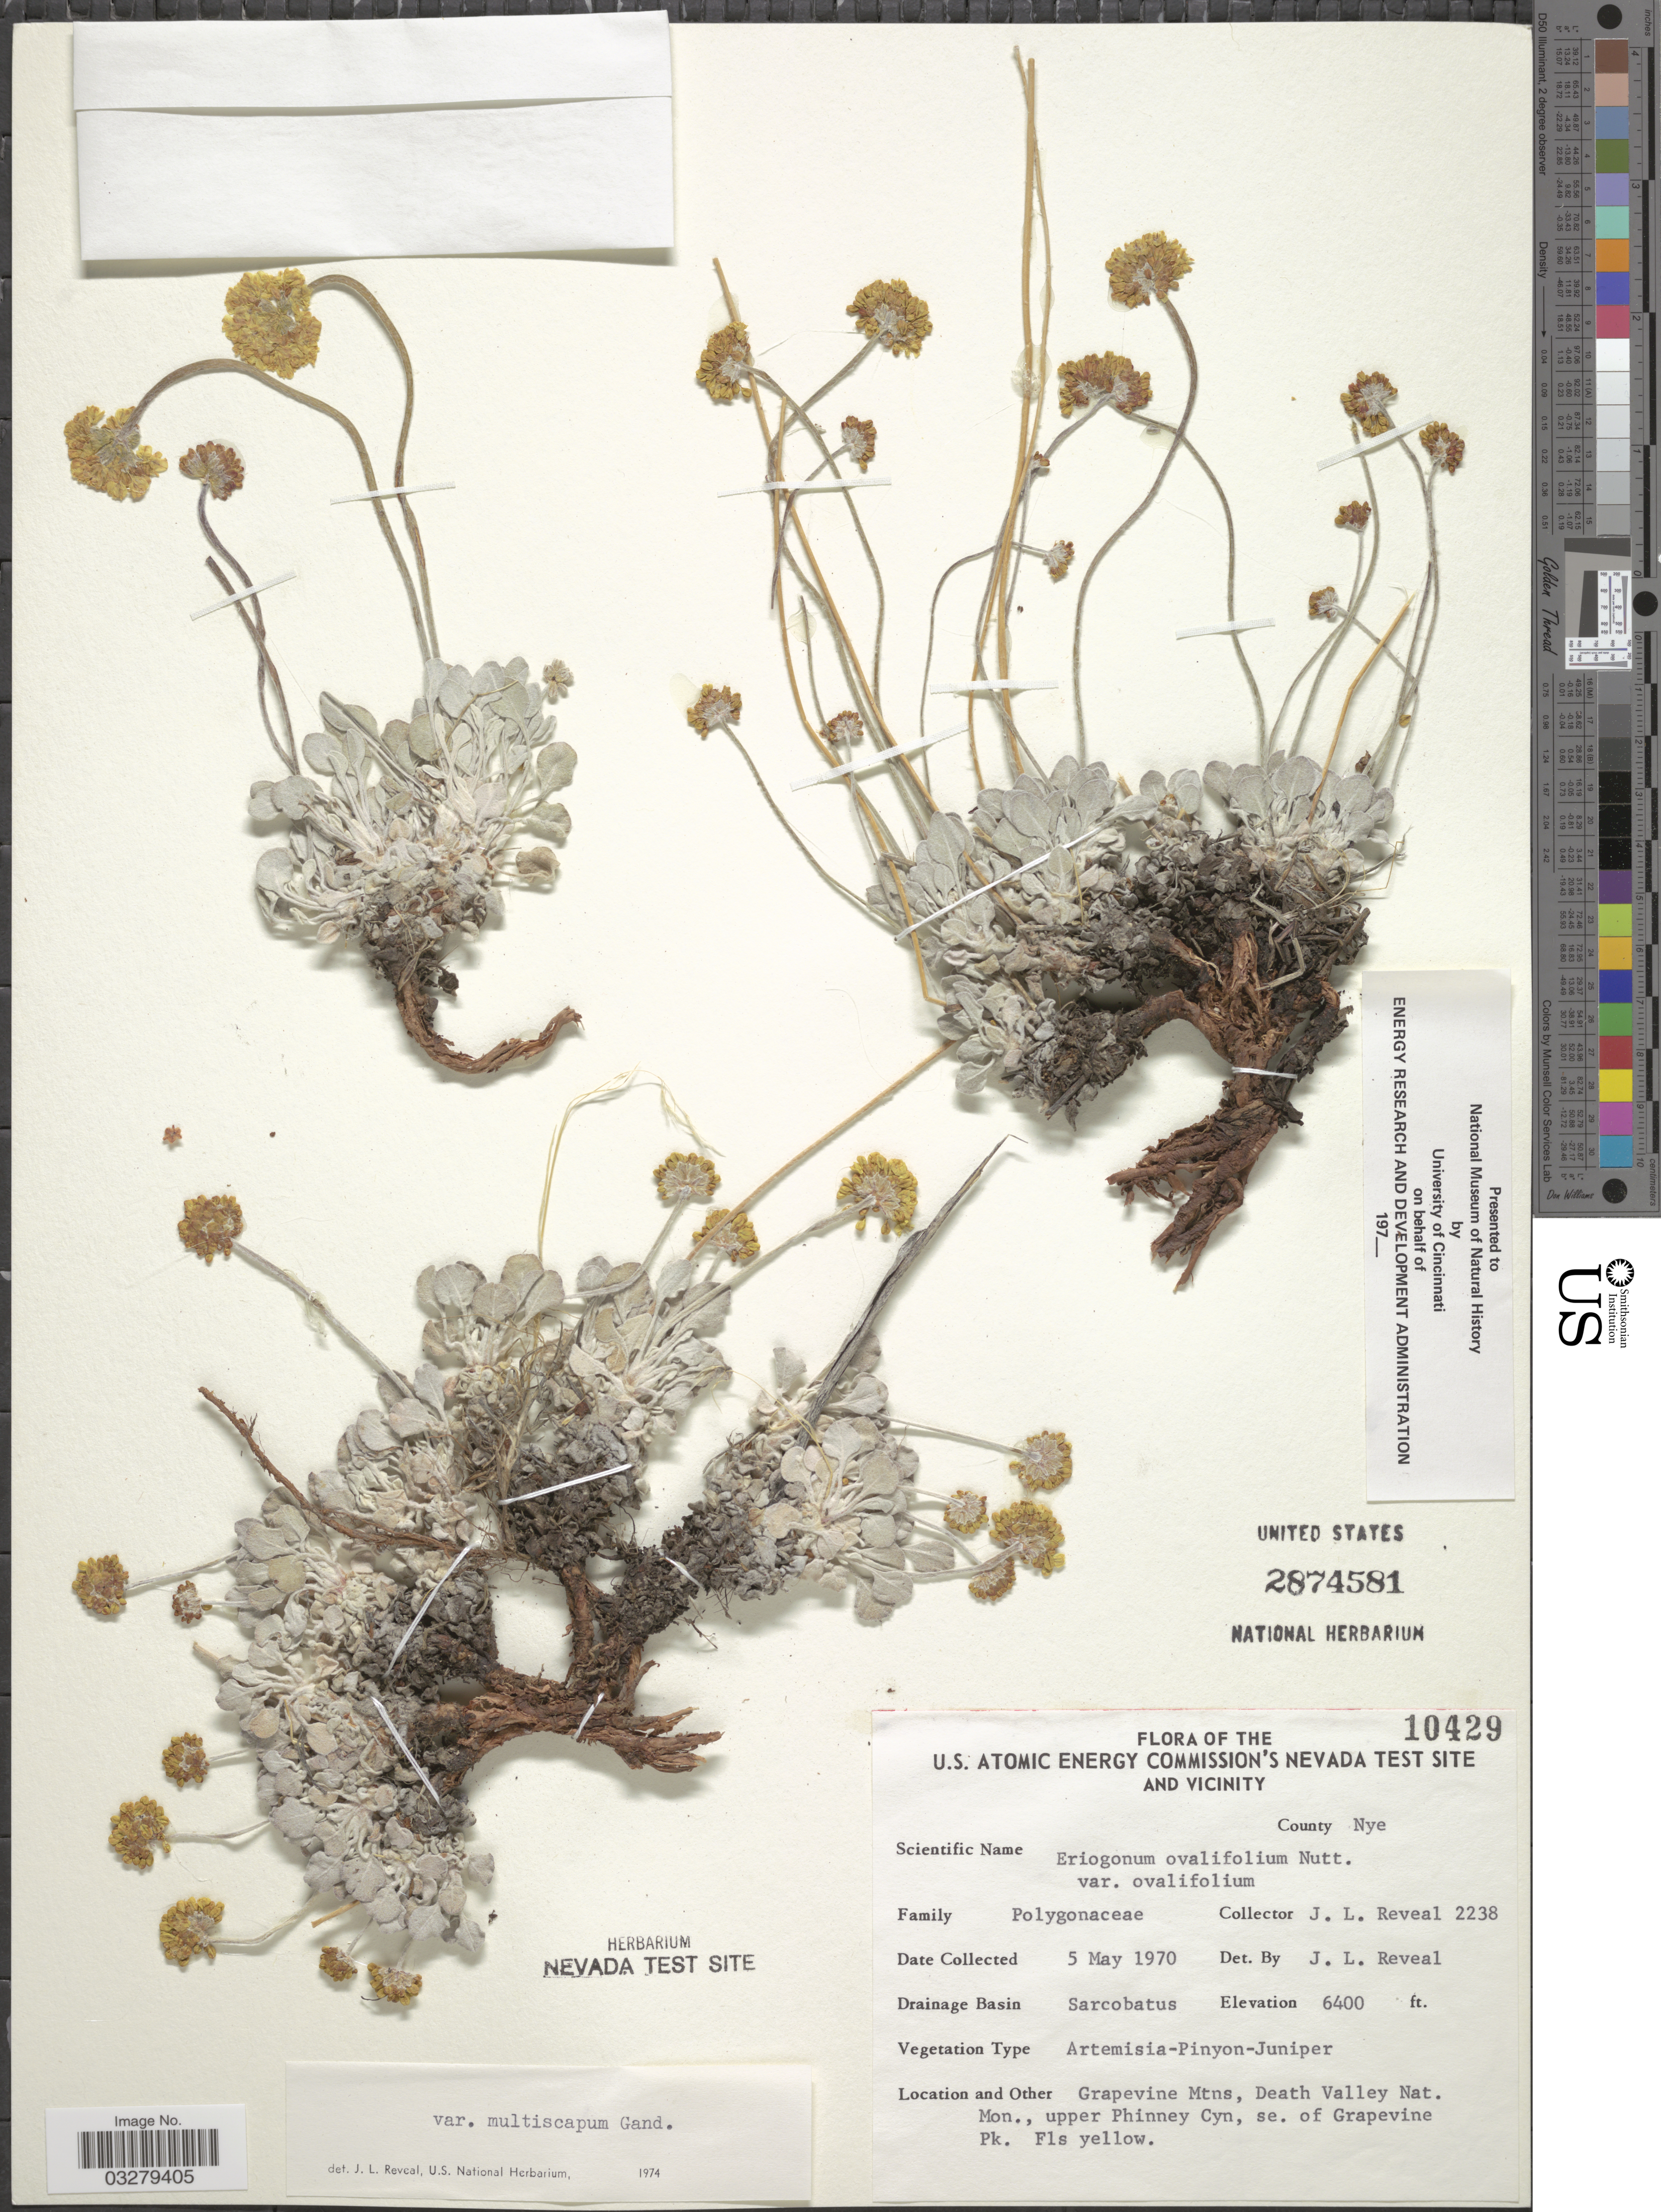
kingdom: Plantae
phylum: Tracheophyta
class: Magnoliopsida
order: Caryophyllales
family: Polygonaceae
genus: Eriogonum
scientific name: Eriogonum ovalifolium var. multiscapum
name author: Gand.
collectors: J. L. Reveal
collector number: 2238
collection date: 1970-05-05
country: United States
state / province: Nevada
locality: U.S. Atomic Energy Commission's Nevada Test Site and vicinity, County Nye, Drainage Basin Sarcobatus, Grapevine Mtns, Death Valley Nat. Mon., upper Phinney Cyn, se. of Grapevine Pk.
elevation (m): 1951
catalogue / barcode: US 2874581